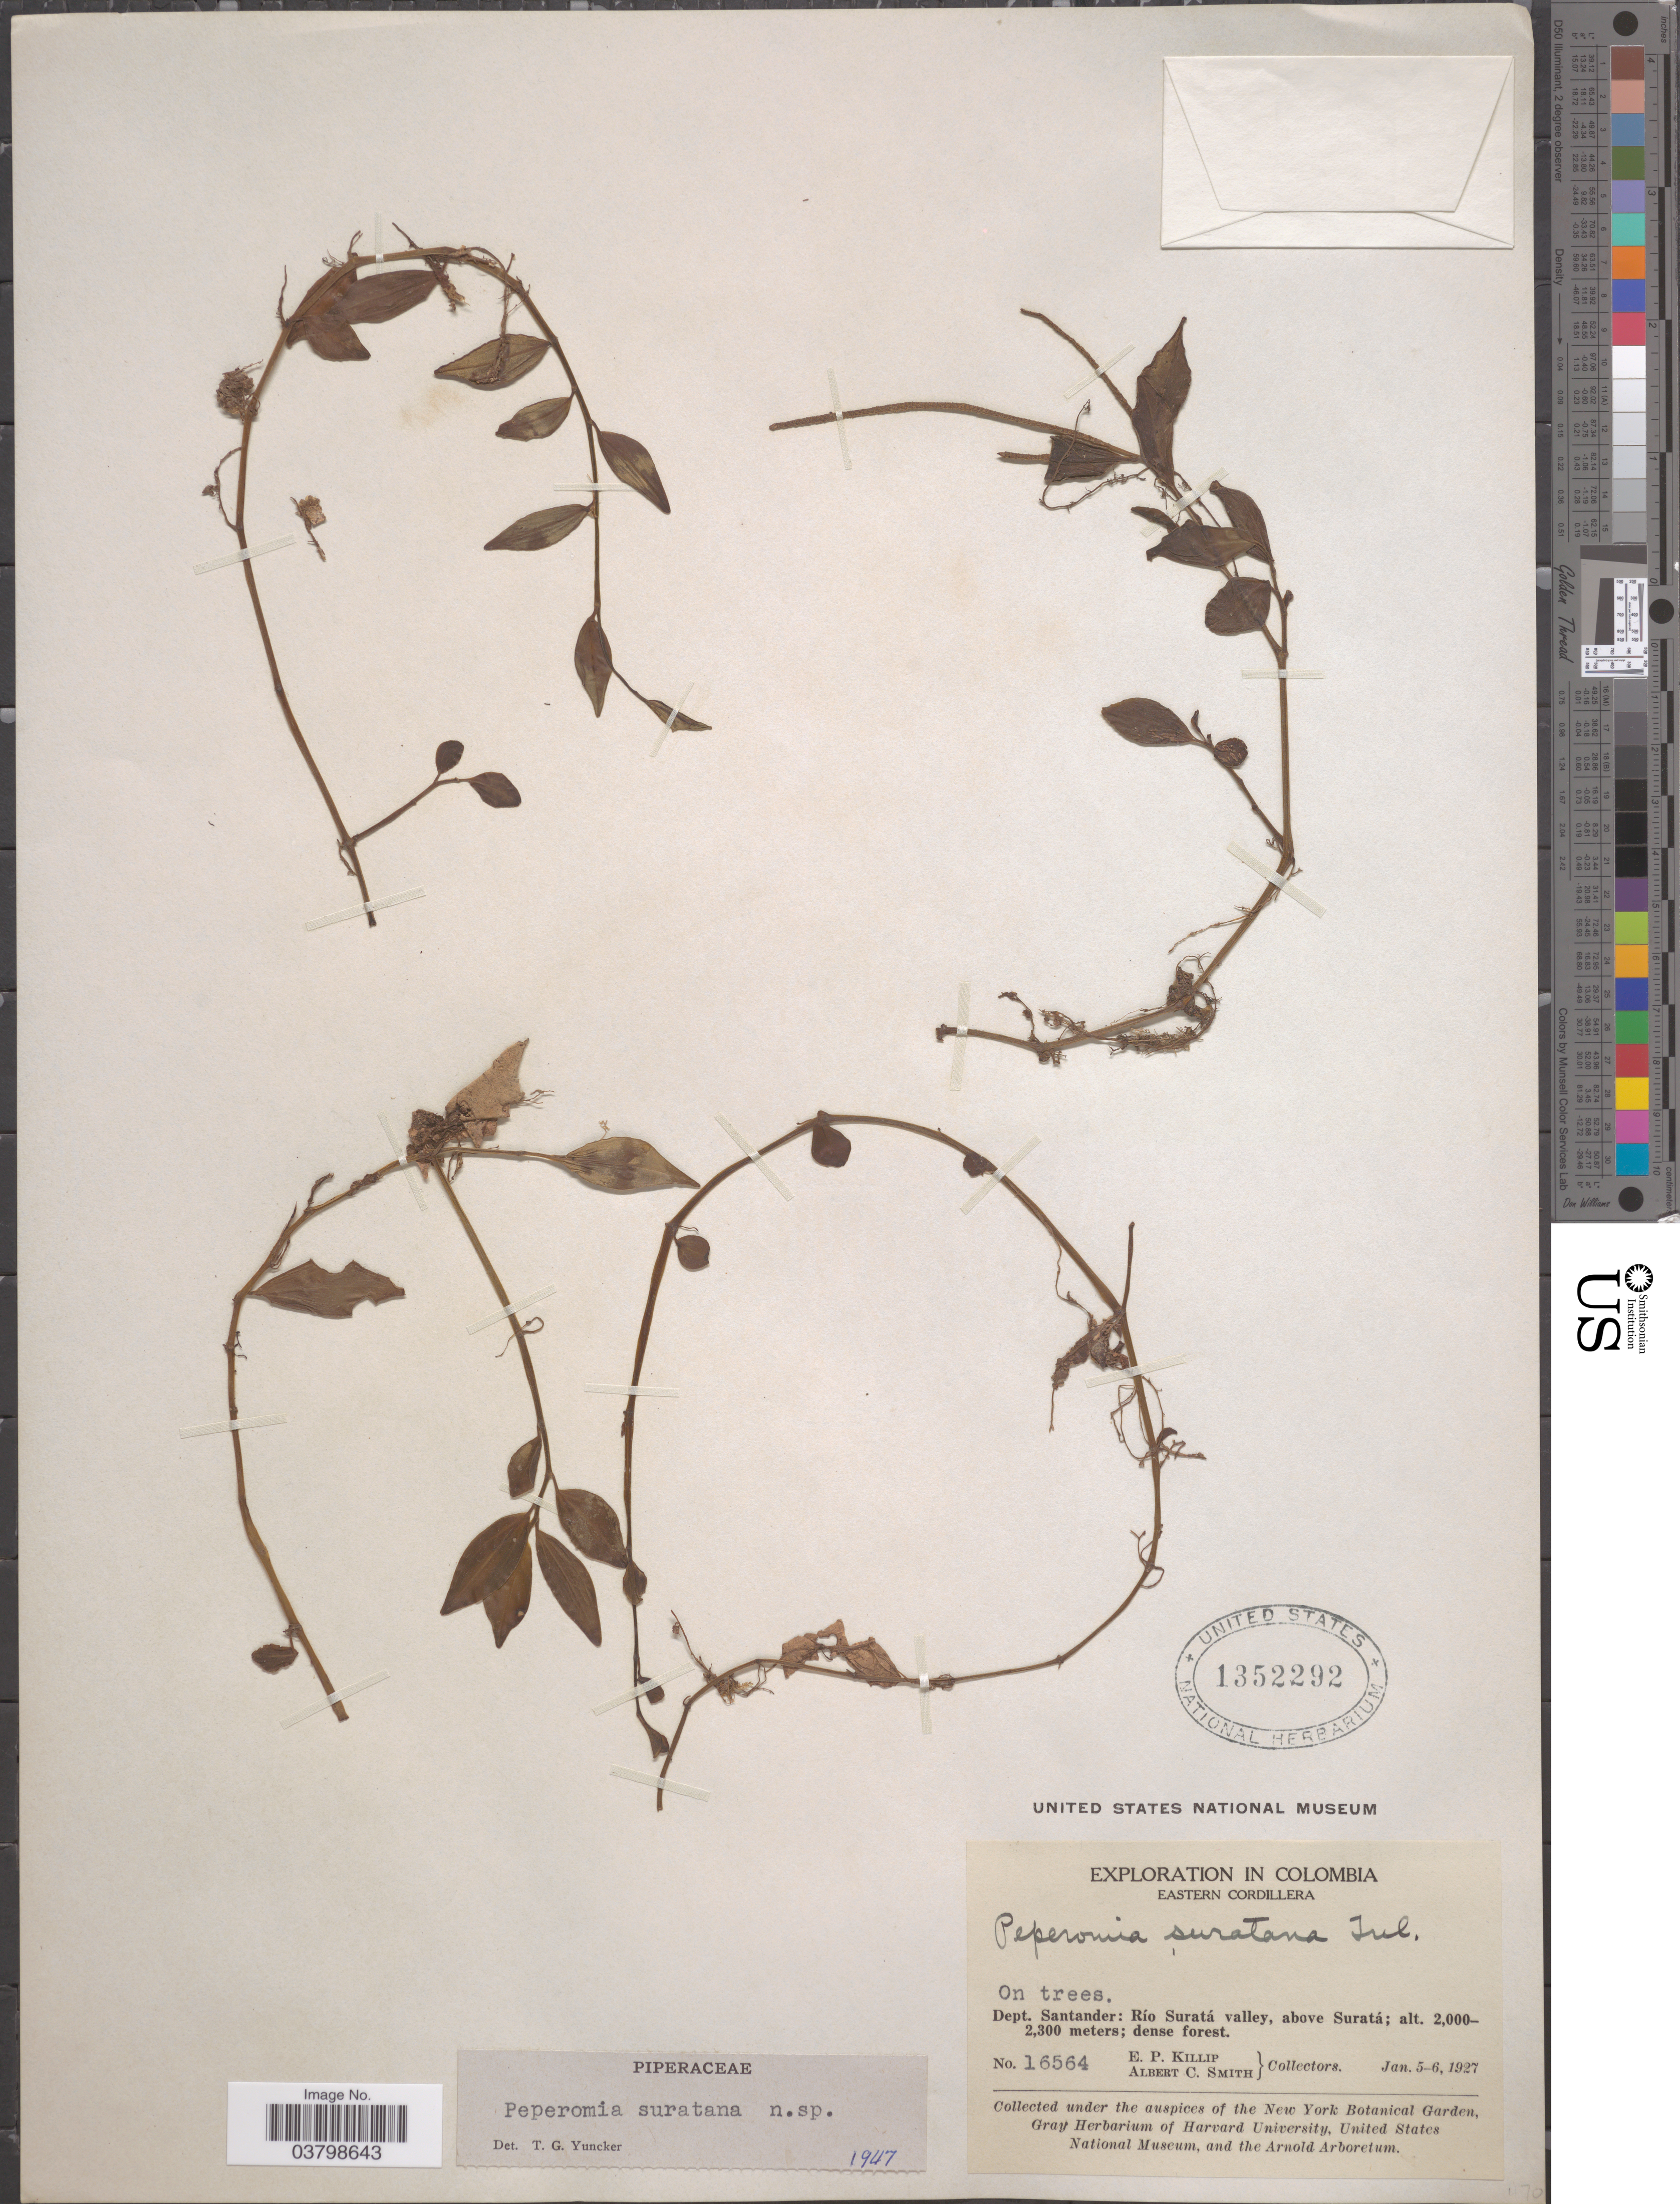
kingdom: Plantae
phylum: Tracheophyta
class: Magnoliopsida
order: Piperales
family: Piperaceae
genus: Peperomia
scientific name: Peperomia suratana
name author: Trel. & Yunck.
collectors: E. P. Killip & A. C. Smith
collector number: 16564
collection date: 1927-01-05/1927-01-06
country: Colombia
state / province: Santander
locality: Eastern Cordillera. Dept. Santander: Río Suratá valley, above Suratá.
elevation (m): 2000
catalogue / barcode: US 1352292